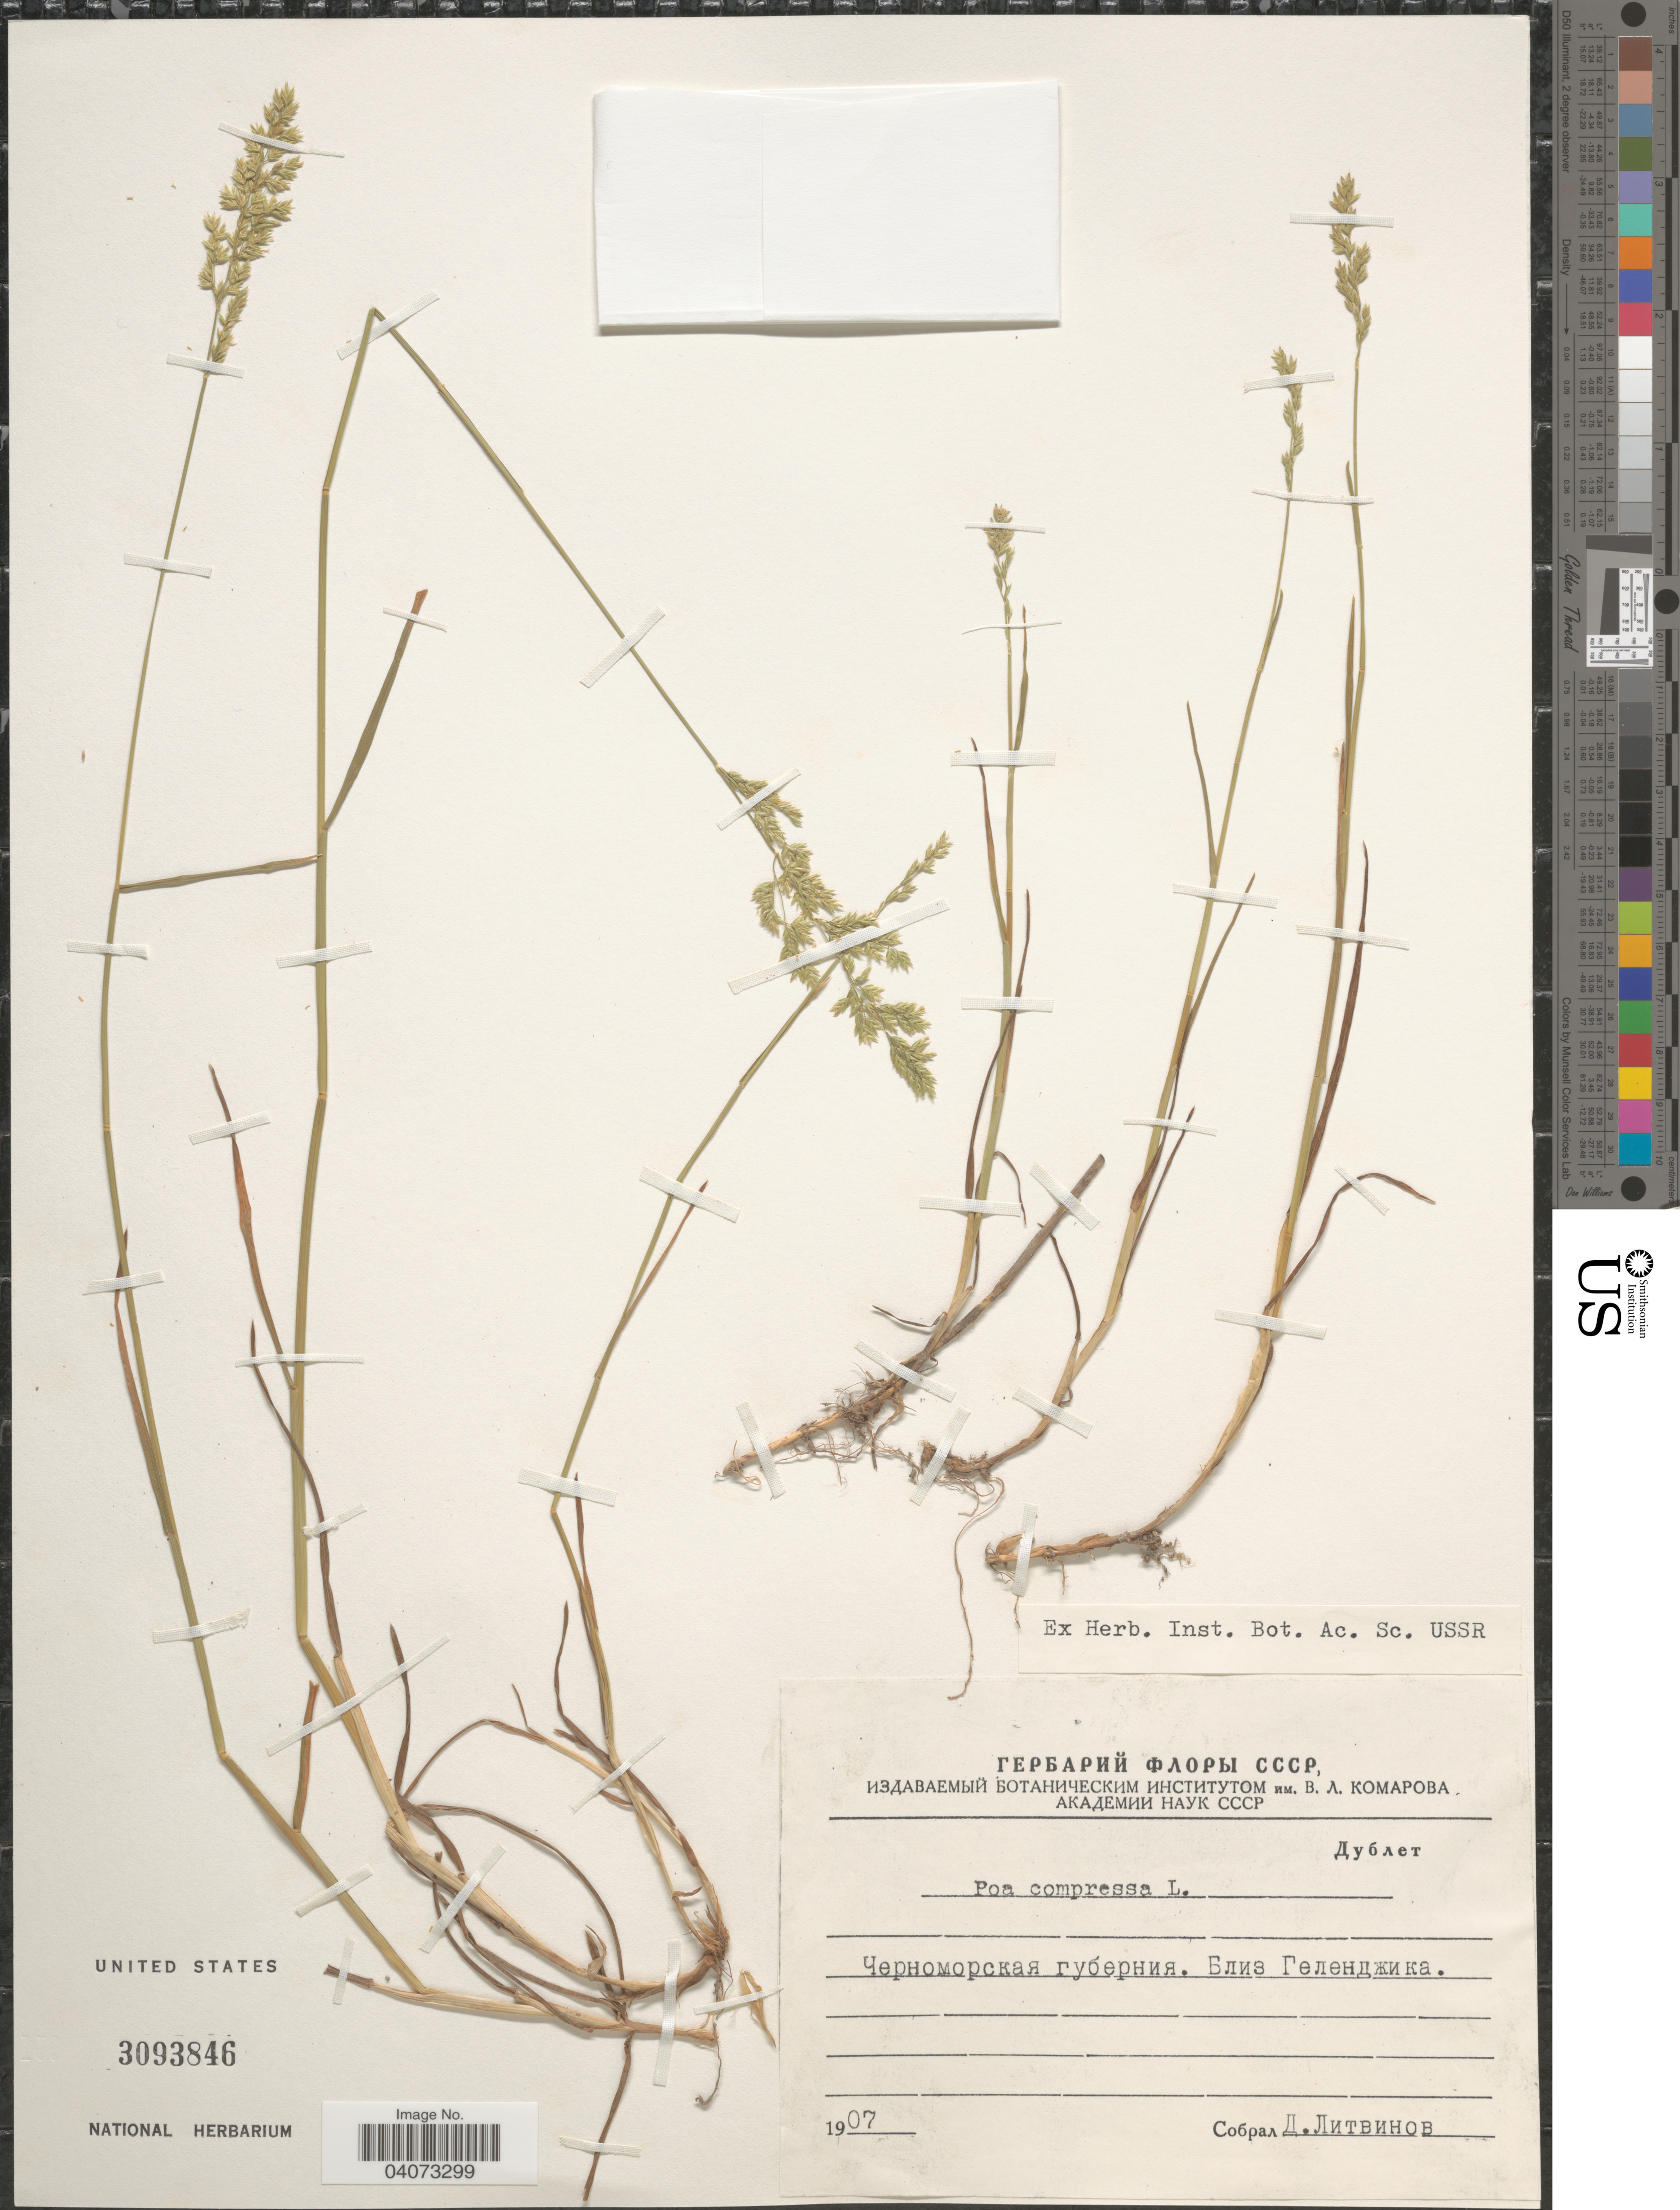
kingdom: Plantae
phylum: Tracheophyta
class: Liliopsida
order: Poales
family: Poaceae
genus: Poa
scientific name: Poa compressa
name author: L.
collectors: D. Litvinov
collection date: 1907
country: Russian Federation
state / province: Krasnodar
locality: Gelendzhik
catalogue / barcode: US 3093846